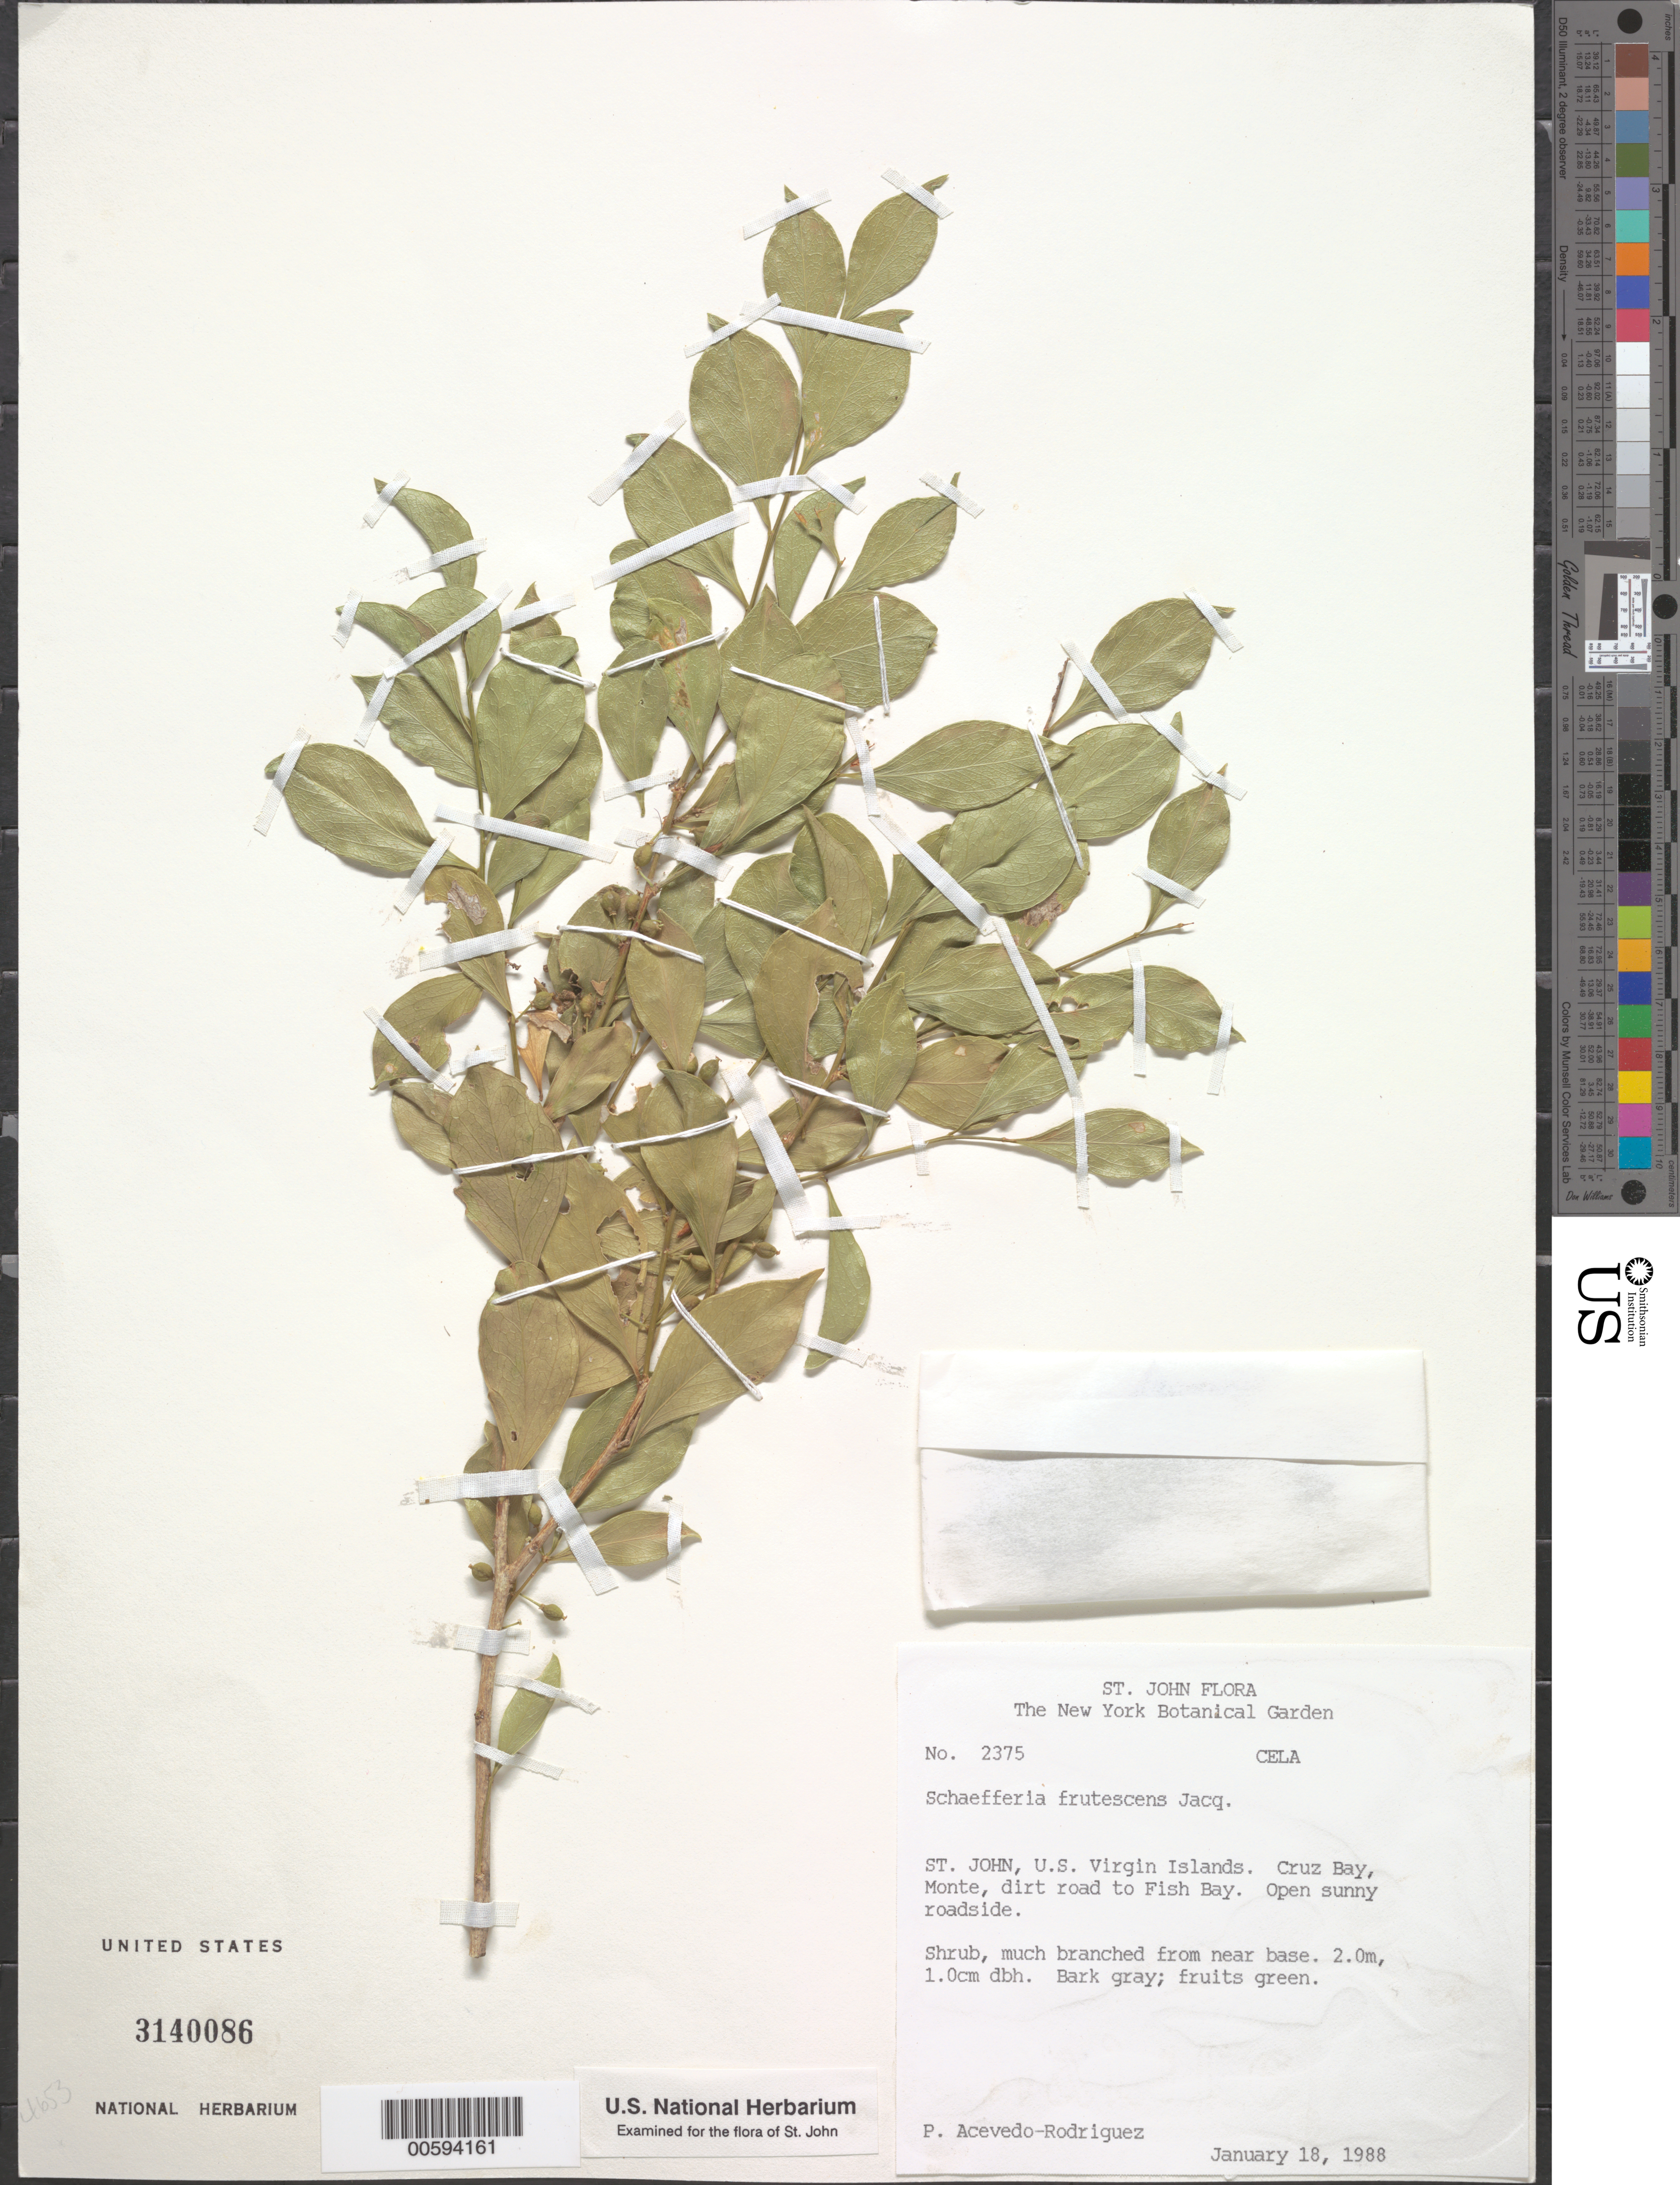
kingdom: Plantae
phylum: Tracheophyta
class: Magnoliopsida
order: Celastrales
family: Celastraceae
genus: Schaefferia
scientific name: Schaefferia frutescens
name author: Jacq.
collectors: P. Acevedo-Rodr.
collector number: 2375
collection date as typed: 18 Jan 1988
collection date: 1988-01-18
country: U.S. Virgin Islands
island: St. John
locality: Cruz Bay Quarter; Monte, dirt road to Fish Bay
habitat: Open sunny roadside.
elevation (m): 85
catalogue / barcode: US 3140086